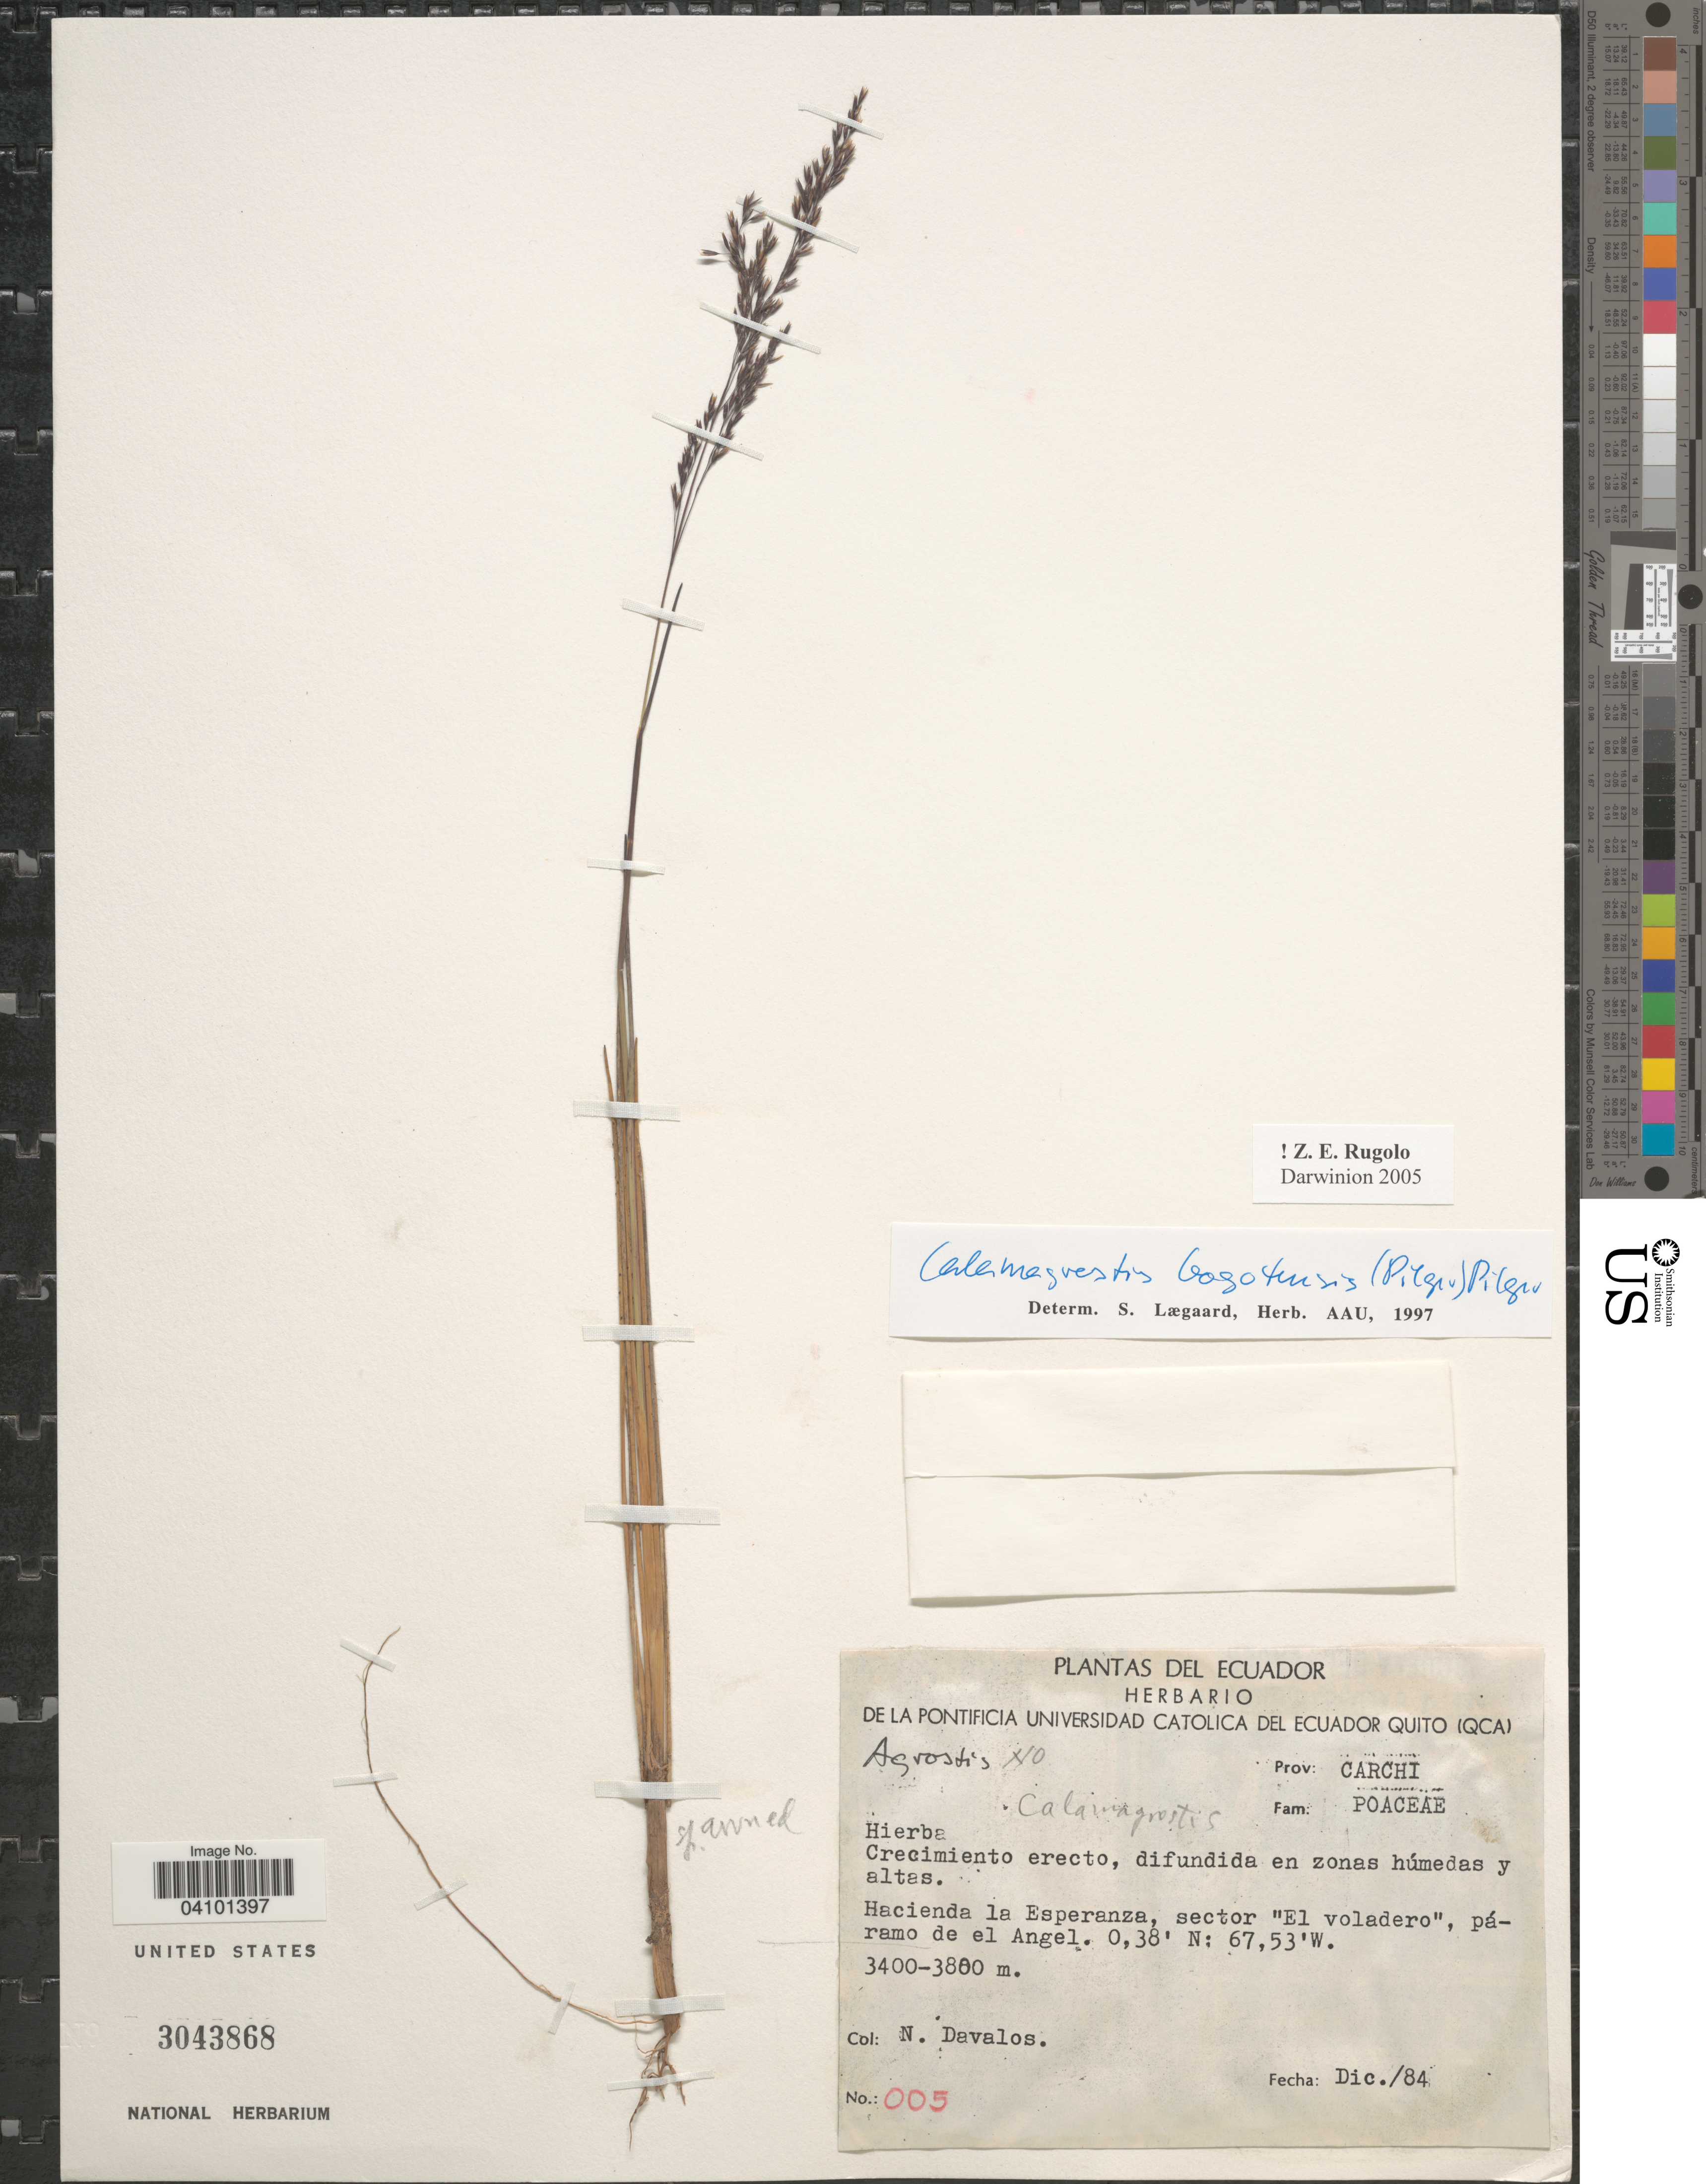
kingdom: Plantae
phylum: Tracheophyta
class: Liliopsida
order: Poales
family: Poaceae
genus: Calamagrostis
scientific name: Calamagrostis bogotensis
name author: (Pilg.) Pilg.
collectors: N. Davalos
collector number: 005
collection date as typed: Transcribed d/m/y: /12/84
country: Ecuador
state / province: Carchi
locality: Hacienda la Esperanza, sector "El voladero", páramo de el Angel.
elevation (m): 3400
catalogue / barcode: US 3043868